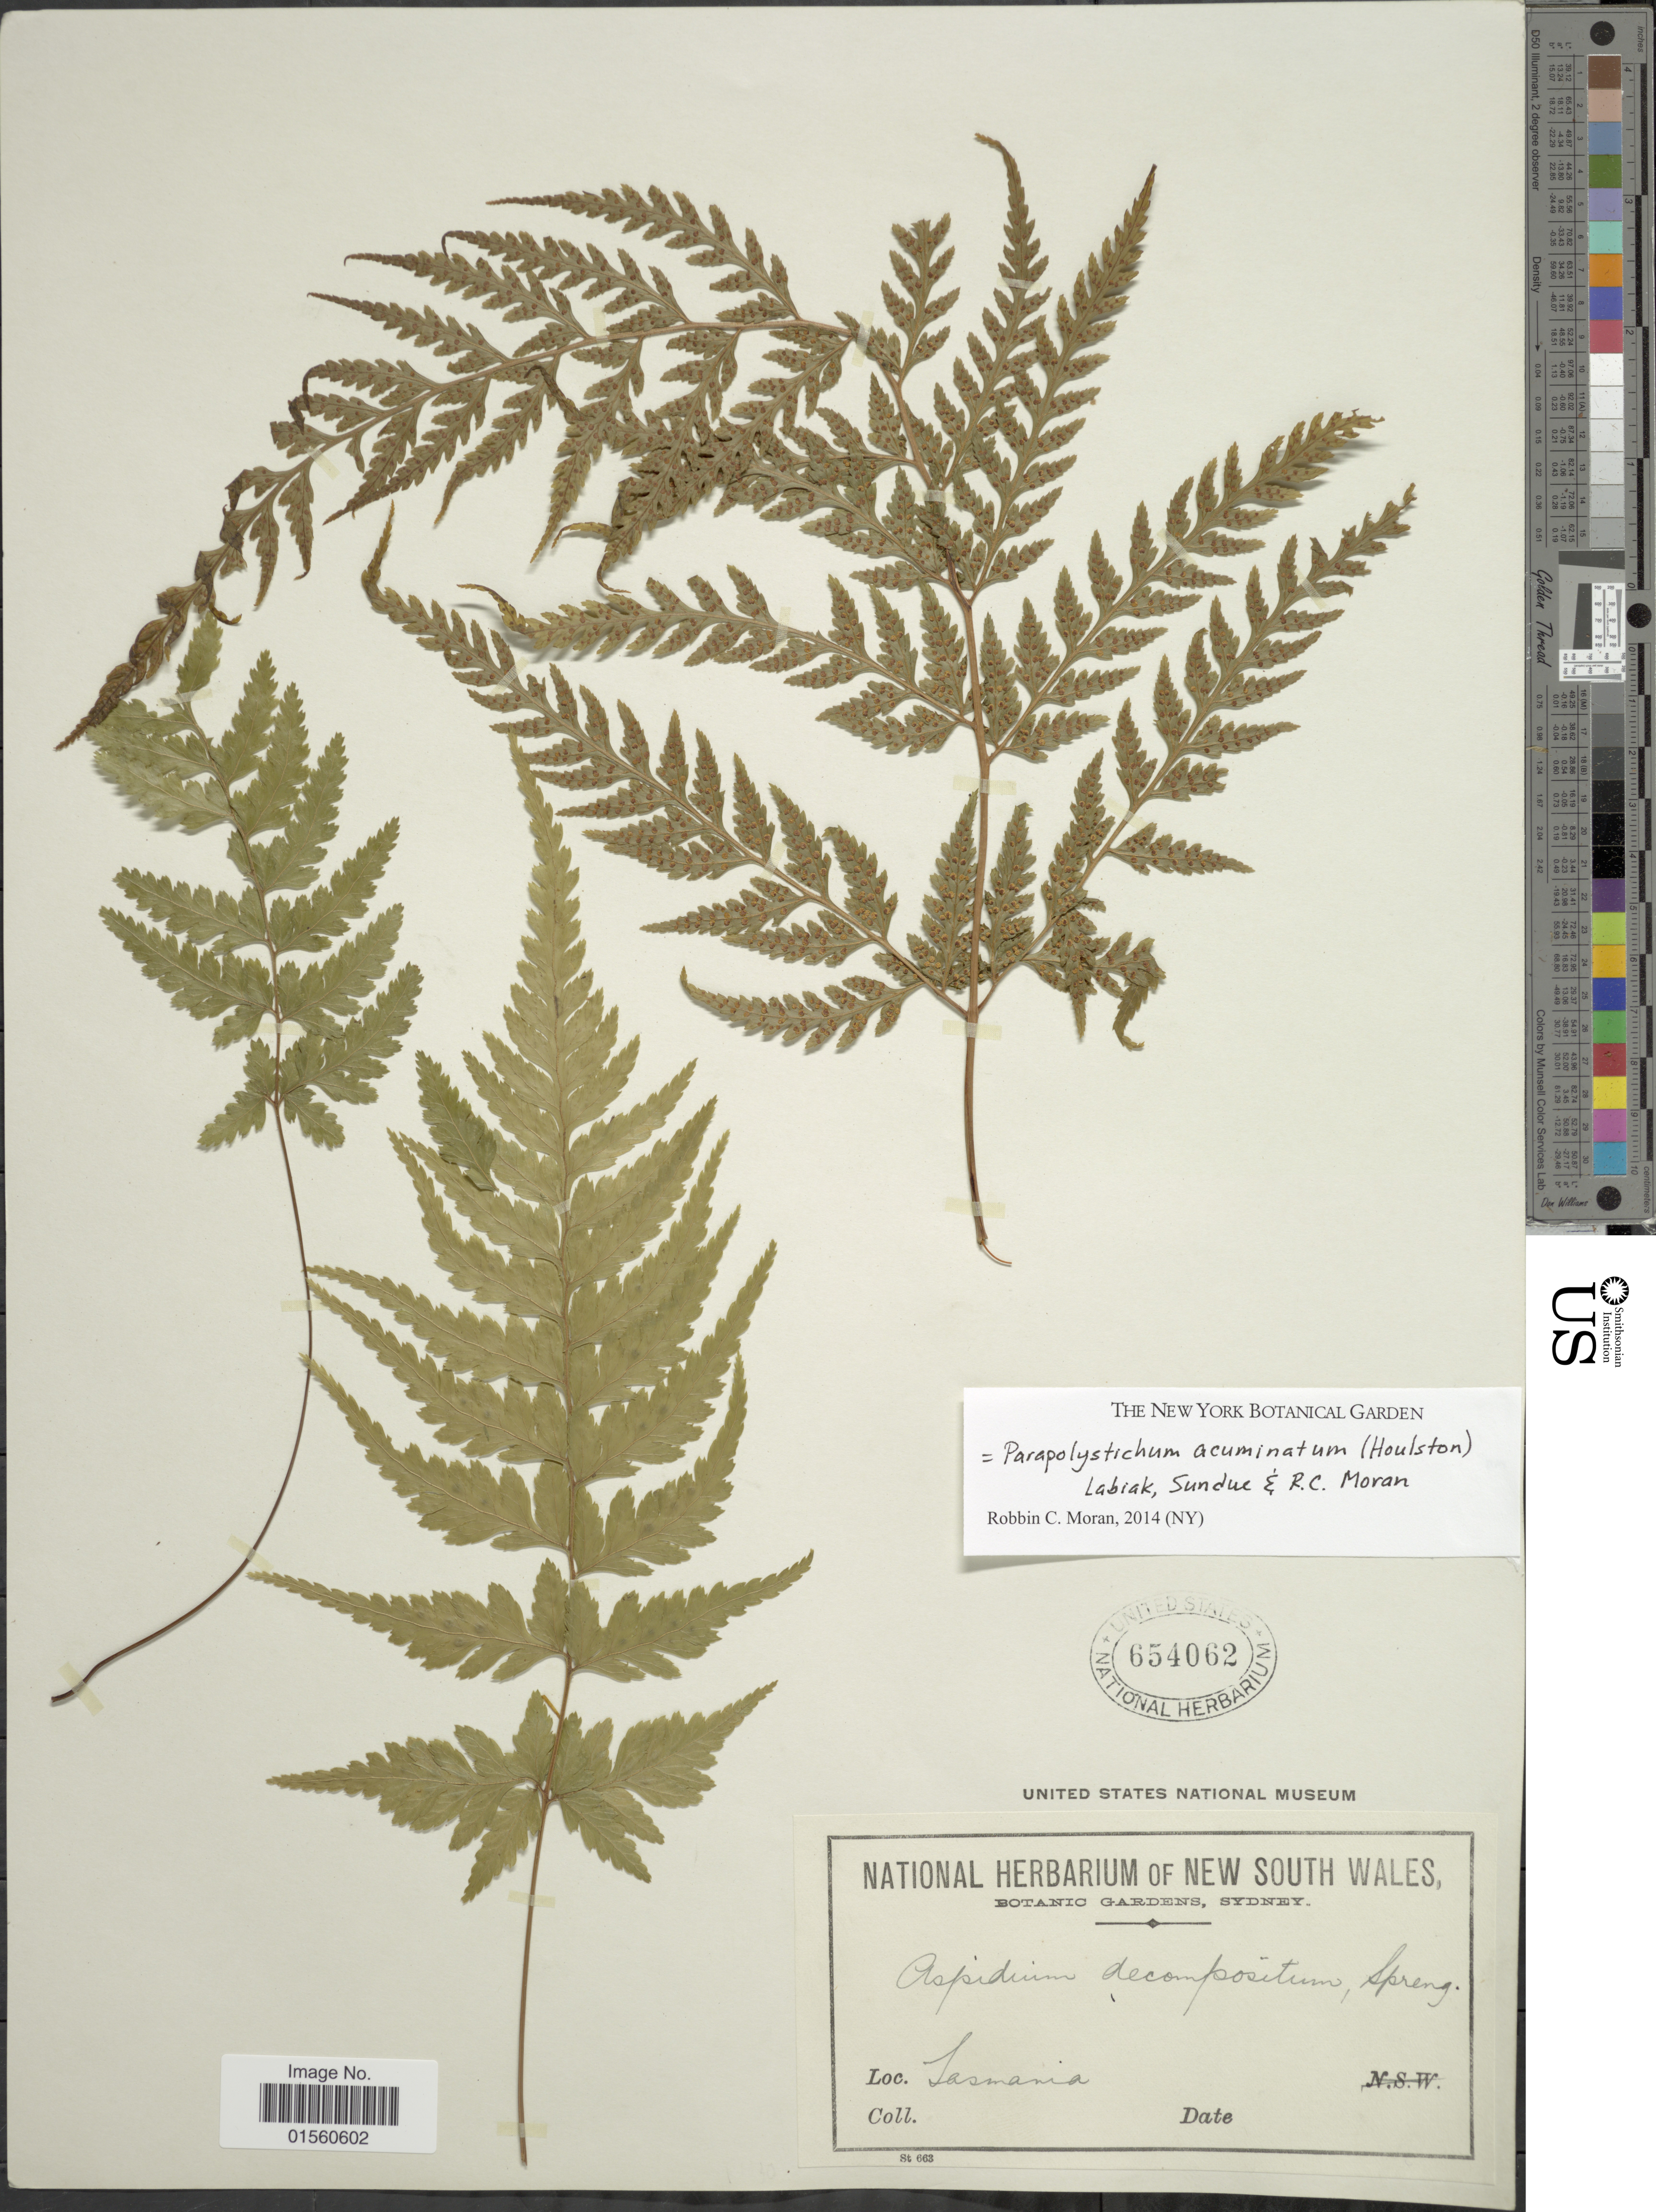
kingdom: Plantae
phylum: Tracheophyta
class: Polypodiopsida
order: Polypodiales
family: Dryopteridaceae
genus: Parapolystichum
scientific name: Parapolystichum acuminatum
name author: (Houlston) Labiak et al.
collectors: ex herb. New South Wales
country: Australia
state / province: Tasmania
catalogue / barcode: US 654062